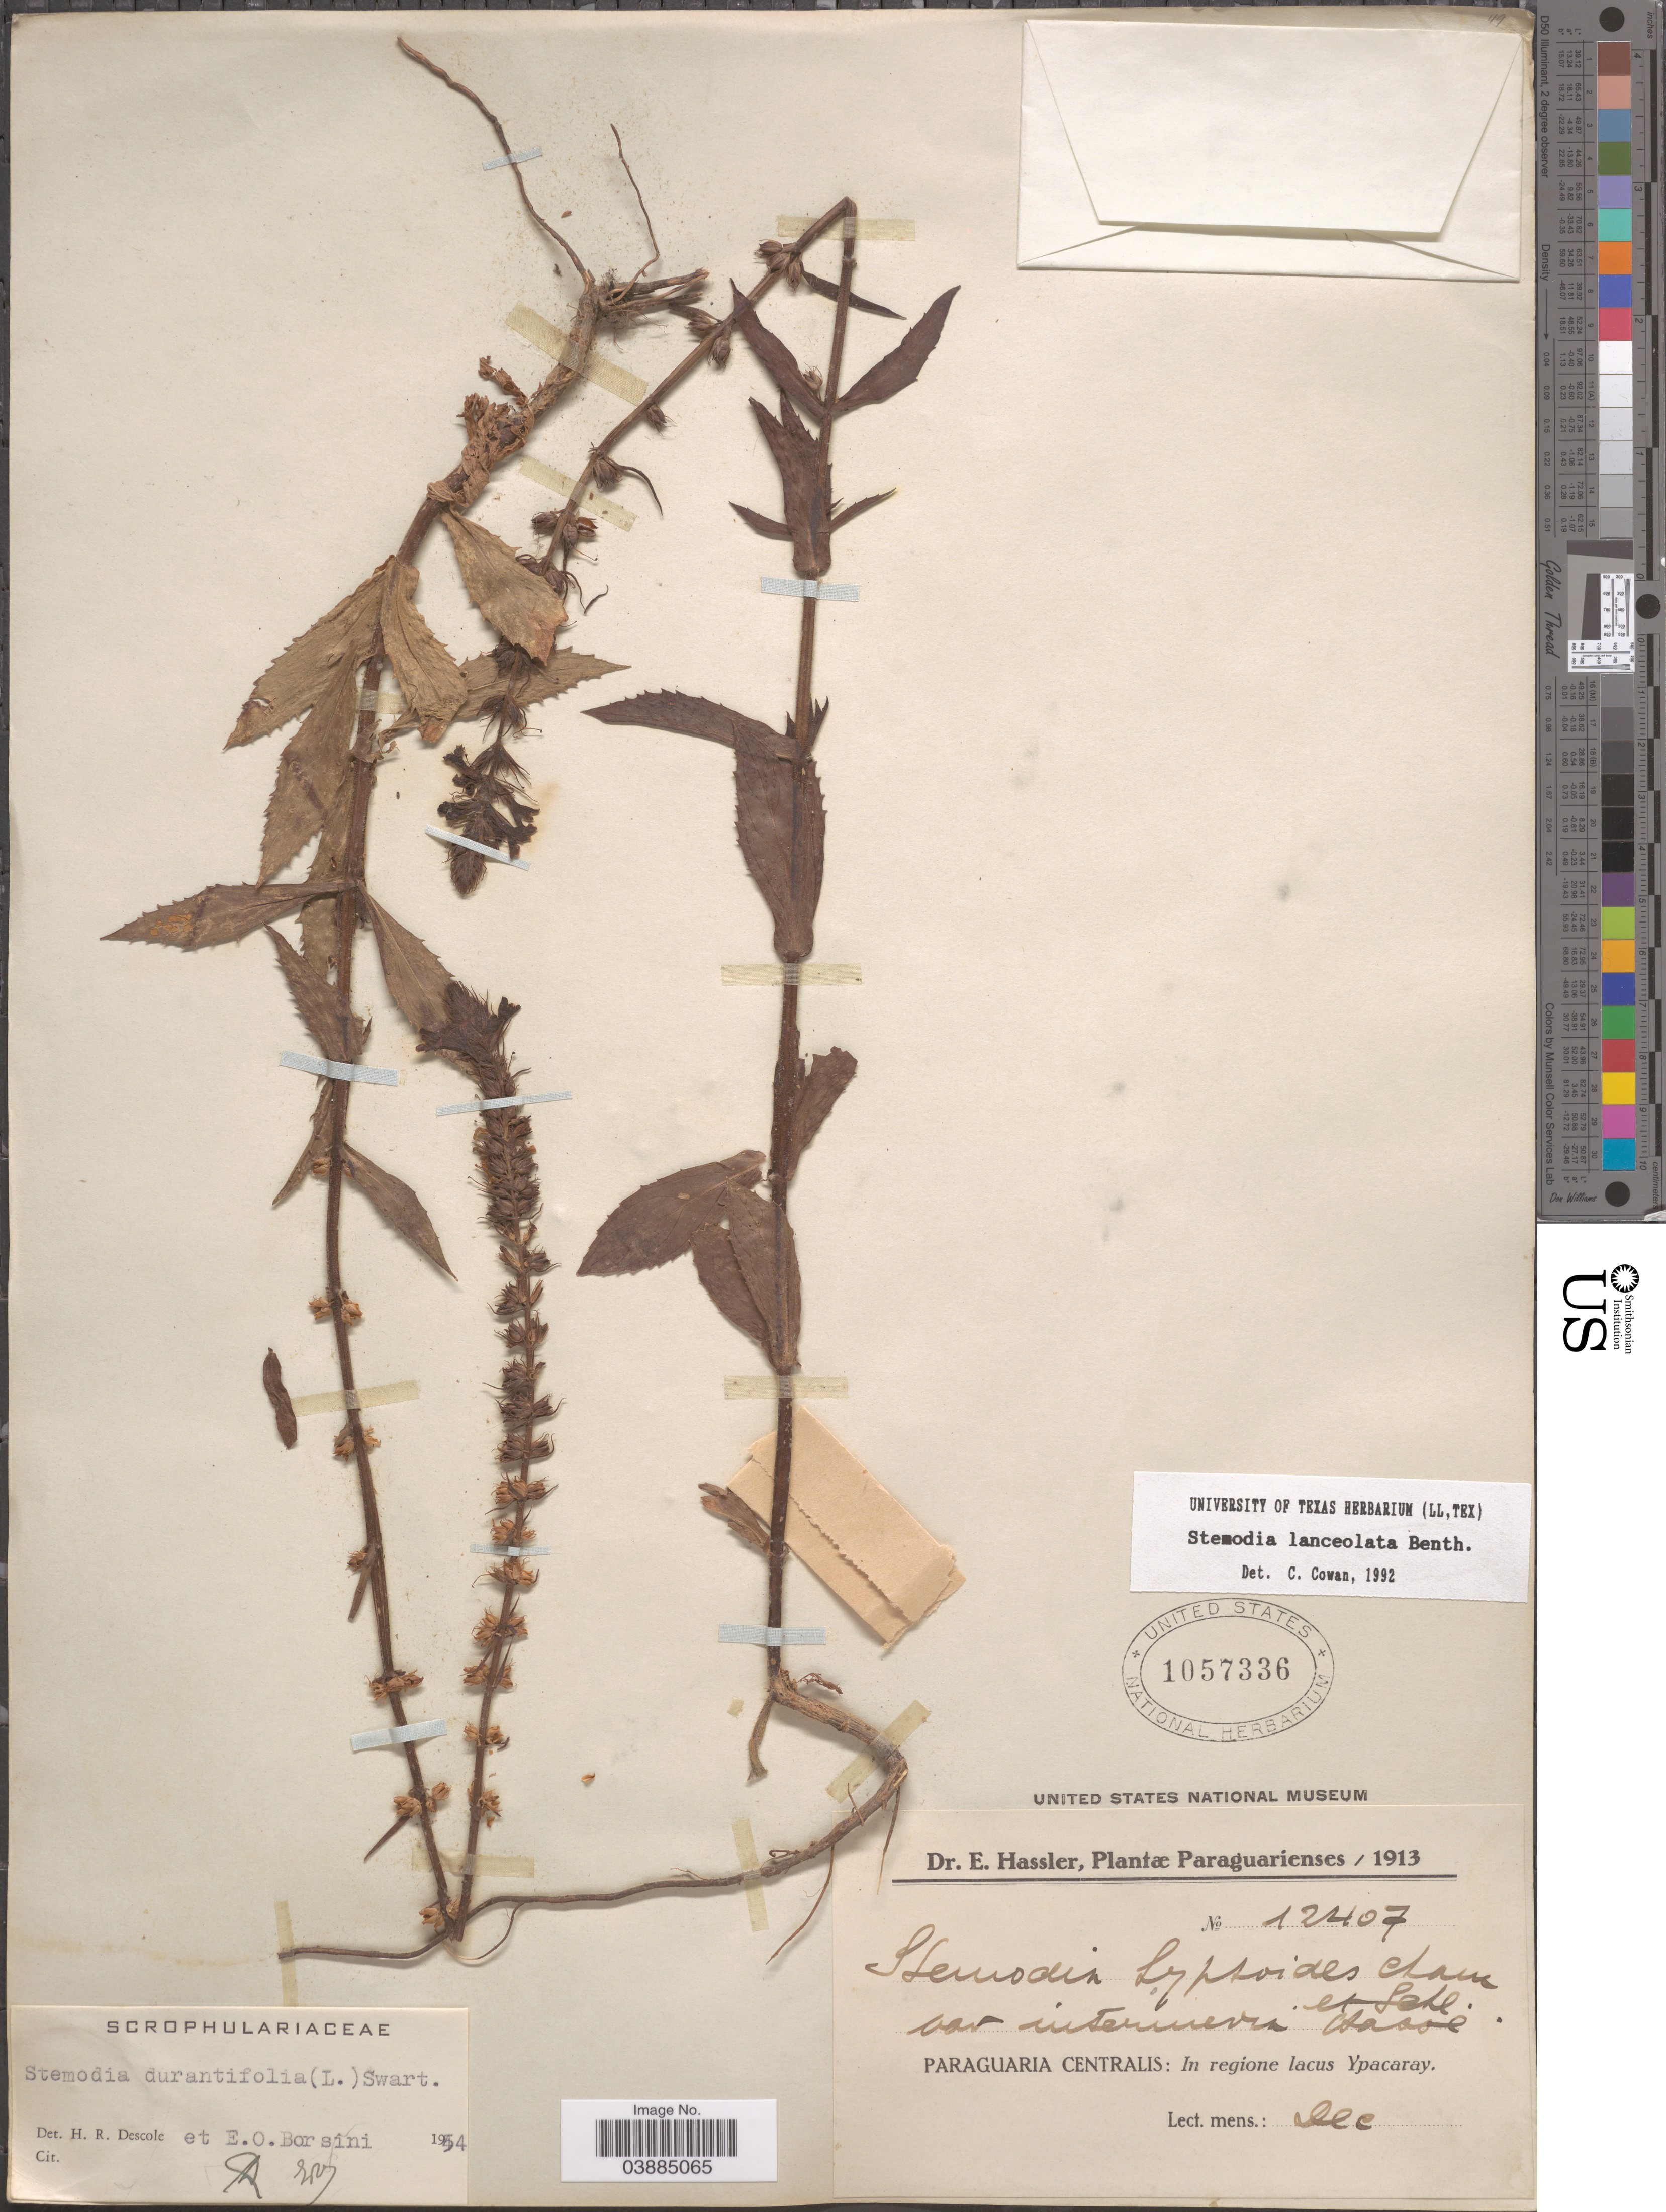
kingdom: Plantae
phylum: Tracheophyta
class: Magnoliopsida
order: Lamiales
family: Plantaginaceae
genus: Stemodia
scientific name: Stemodia lanceolata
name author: Benth.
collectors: E. Hassler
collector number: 12407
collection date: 1913-12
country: Paraguay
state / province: Paraguari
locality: Paraguaria Centralis: In regíone lacus Ypacaray.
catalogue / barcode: US 1057336